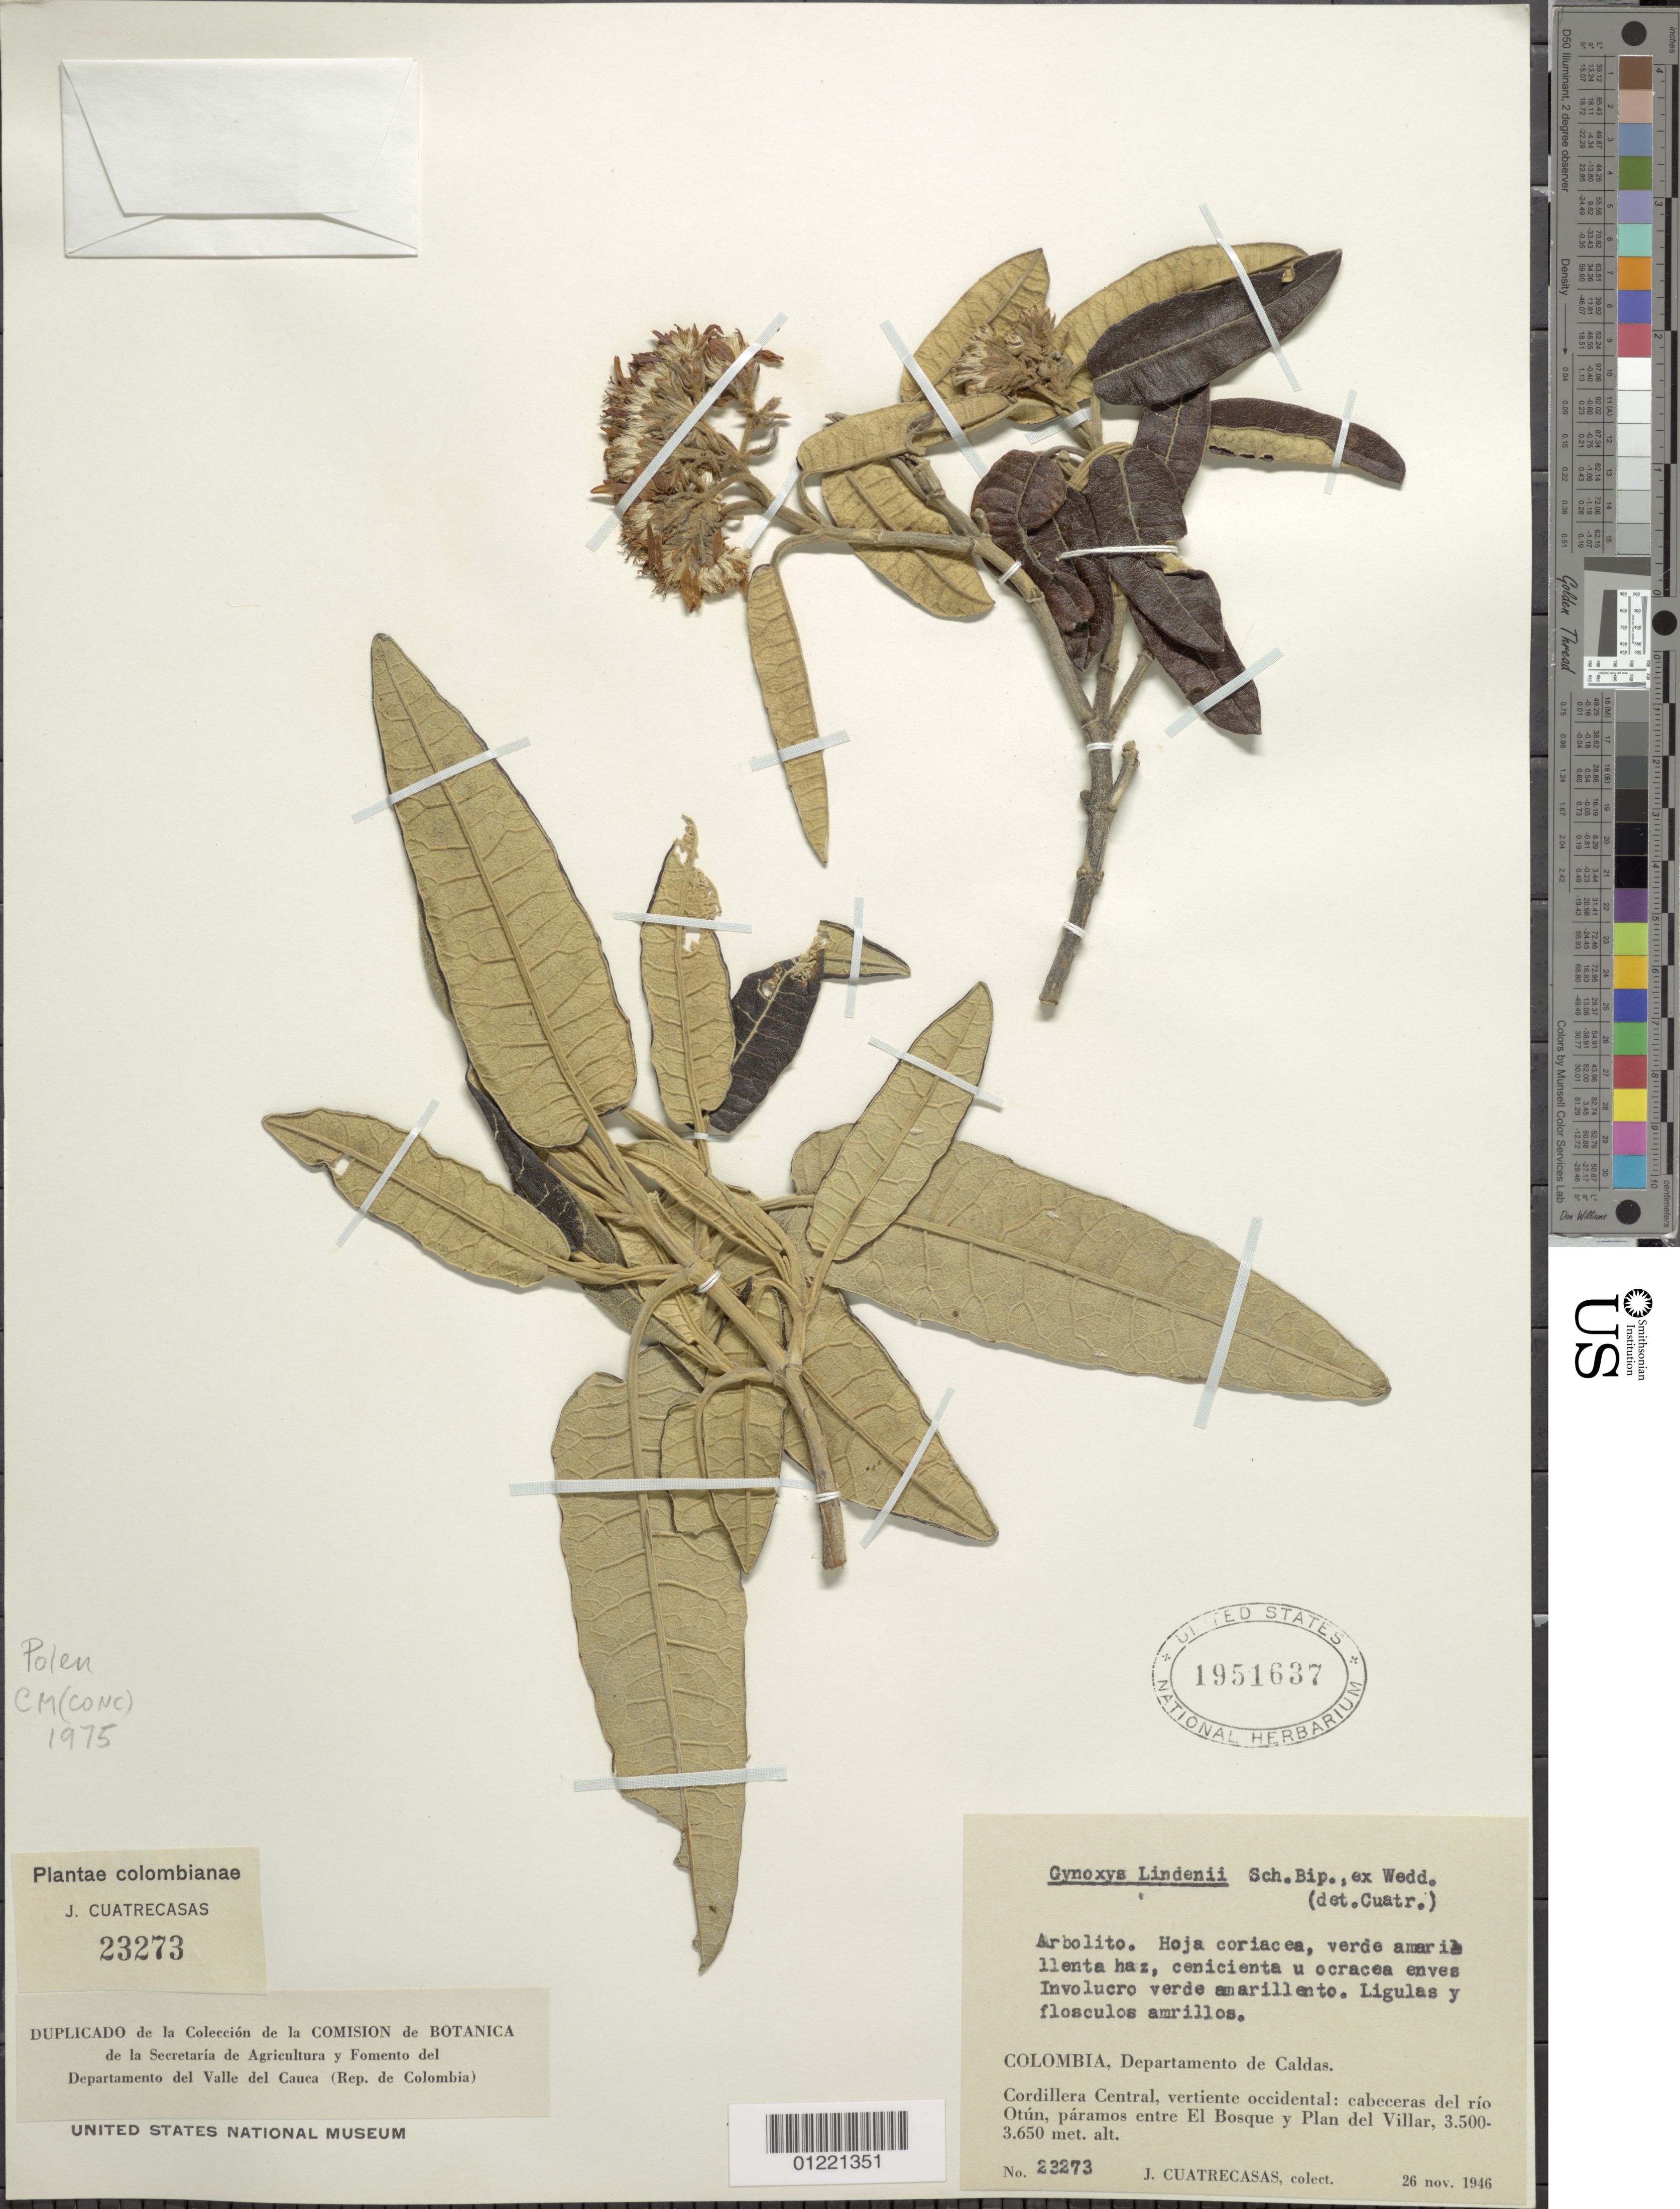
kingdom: Plantae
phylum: Tracheophyta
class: Magnoliopsida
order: Asterales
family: Asteraceae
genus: Gynoxys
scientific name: Gynoxys baccharoides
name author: (Kunth) Cass.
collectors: J. Cuatrecasas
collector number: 23273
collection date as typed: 26 Nov 1946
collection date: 1946-11-26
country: Colombia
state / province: Caldas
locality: Cordillera Central, Vertiente Occidental, Cabeceras del Rio Otun, paramos entre El Bosque y Plan del Villar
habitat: paramos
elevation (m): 3500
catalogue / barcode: US 1951637